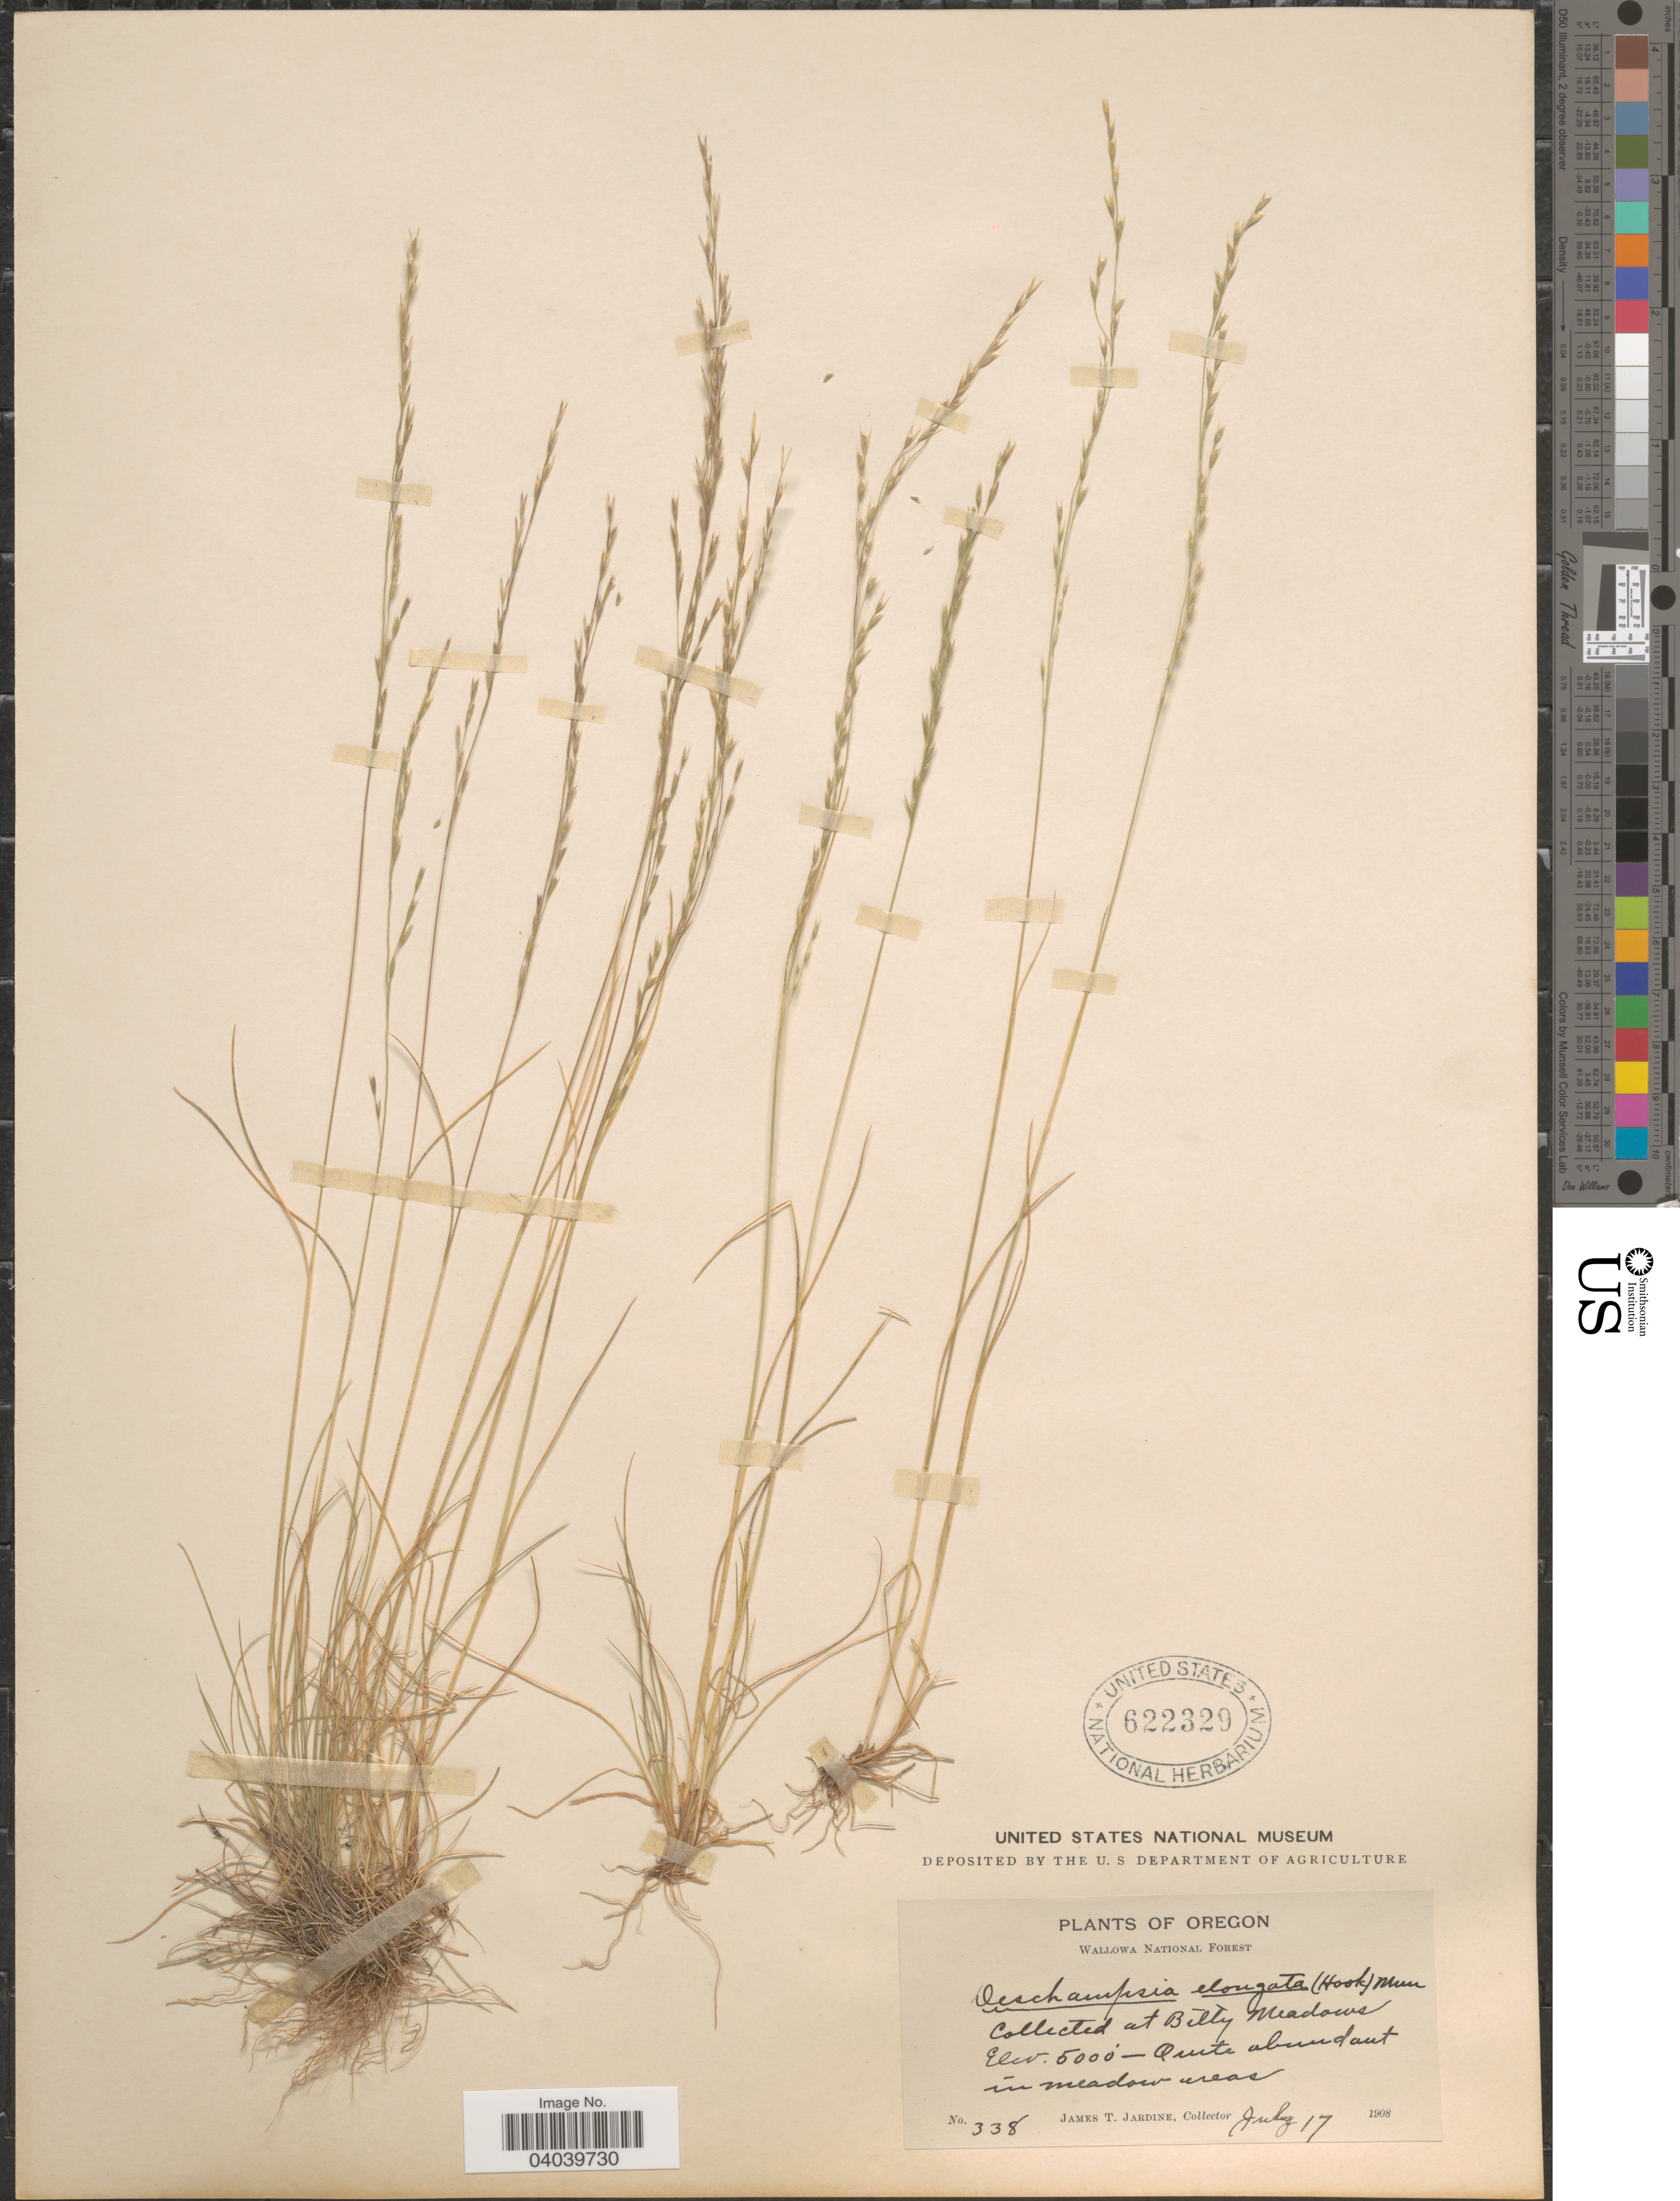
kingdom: Plantae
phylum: Tracheophyta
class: Liliopsida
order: Poales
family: Poaceae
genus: Deschampsia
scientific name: Deschampsia elongata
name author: (Hook.) Munro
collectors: J. T. Jardine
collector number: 338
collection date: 1908-07-17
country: United States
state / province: Oregon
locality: Wallowa National Forest. Billy Meadows.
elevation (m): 1524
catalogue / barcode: US 622329